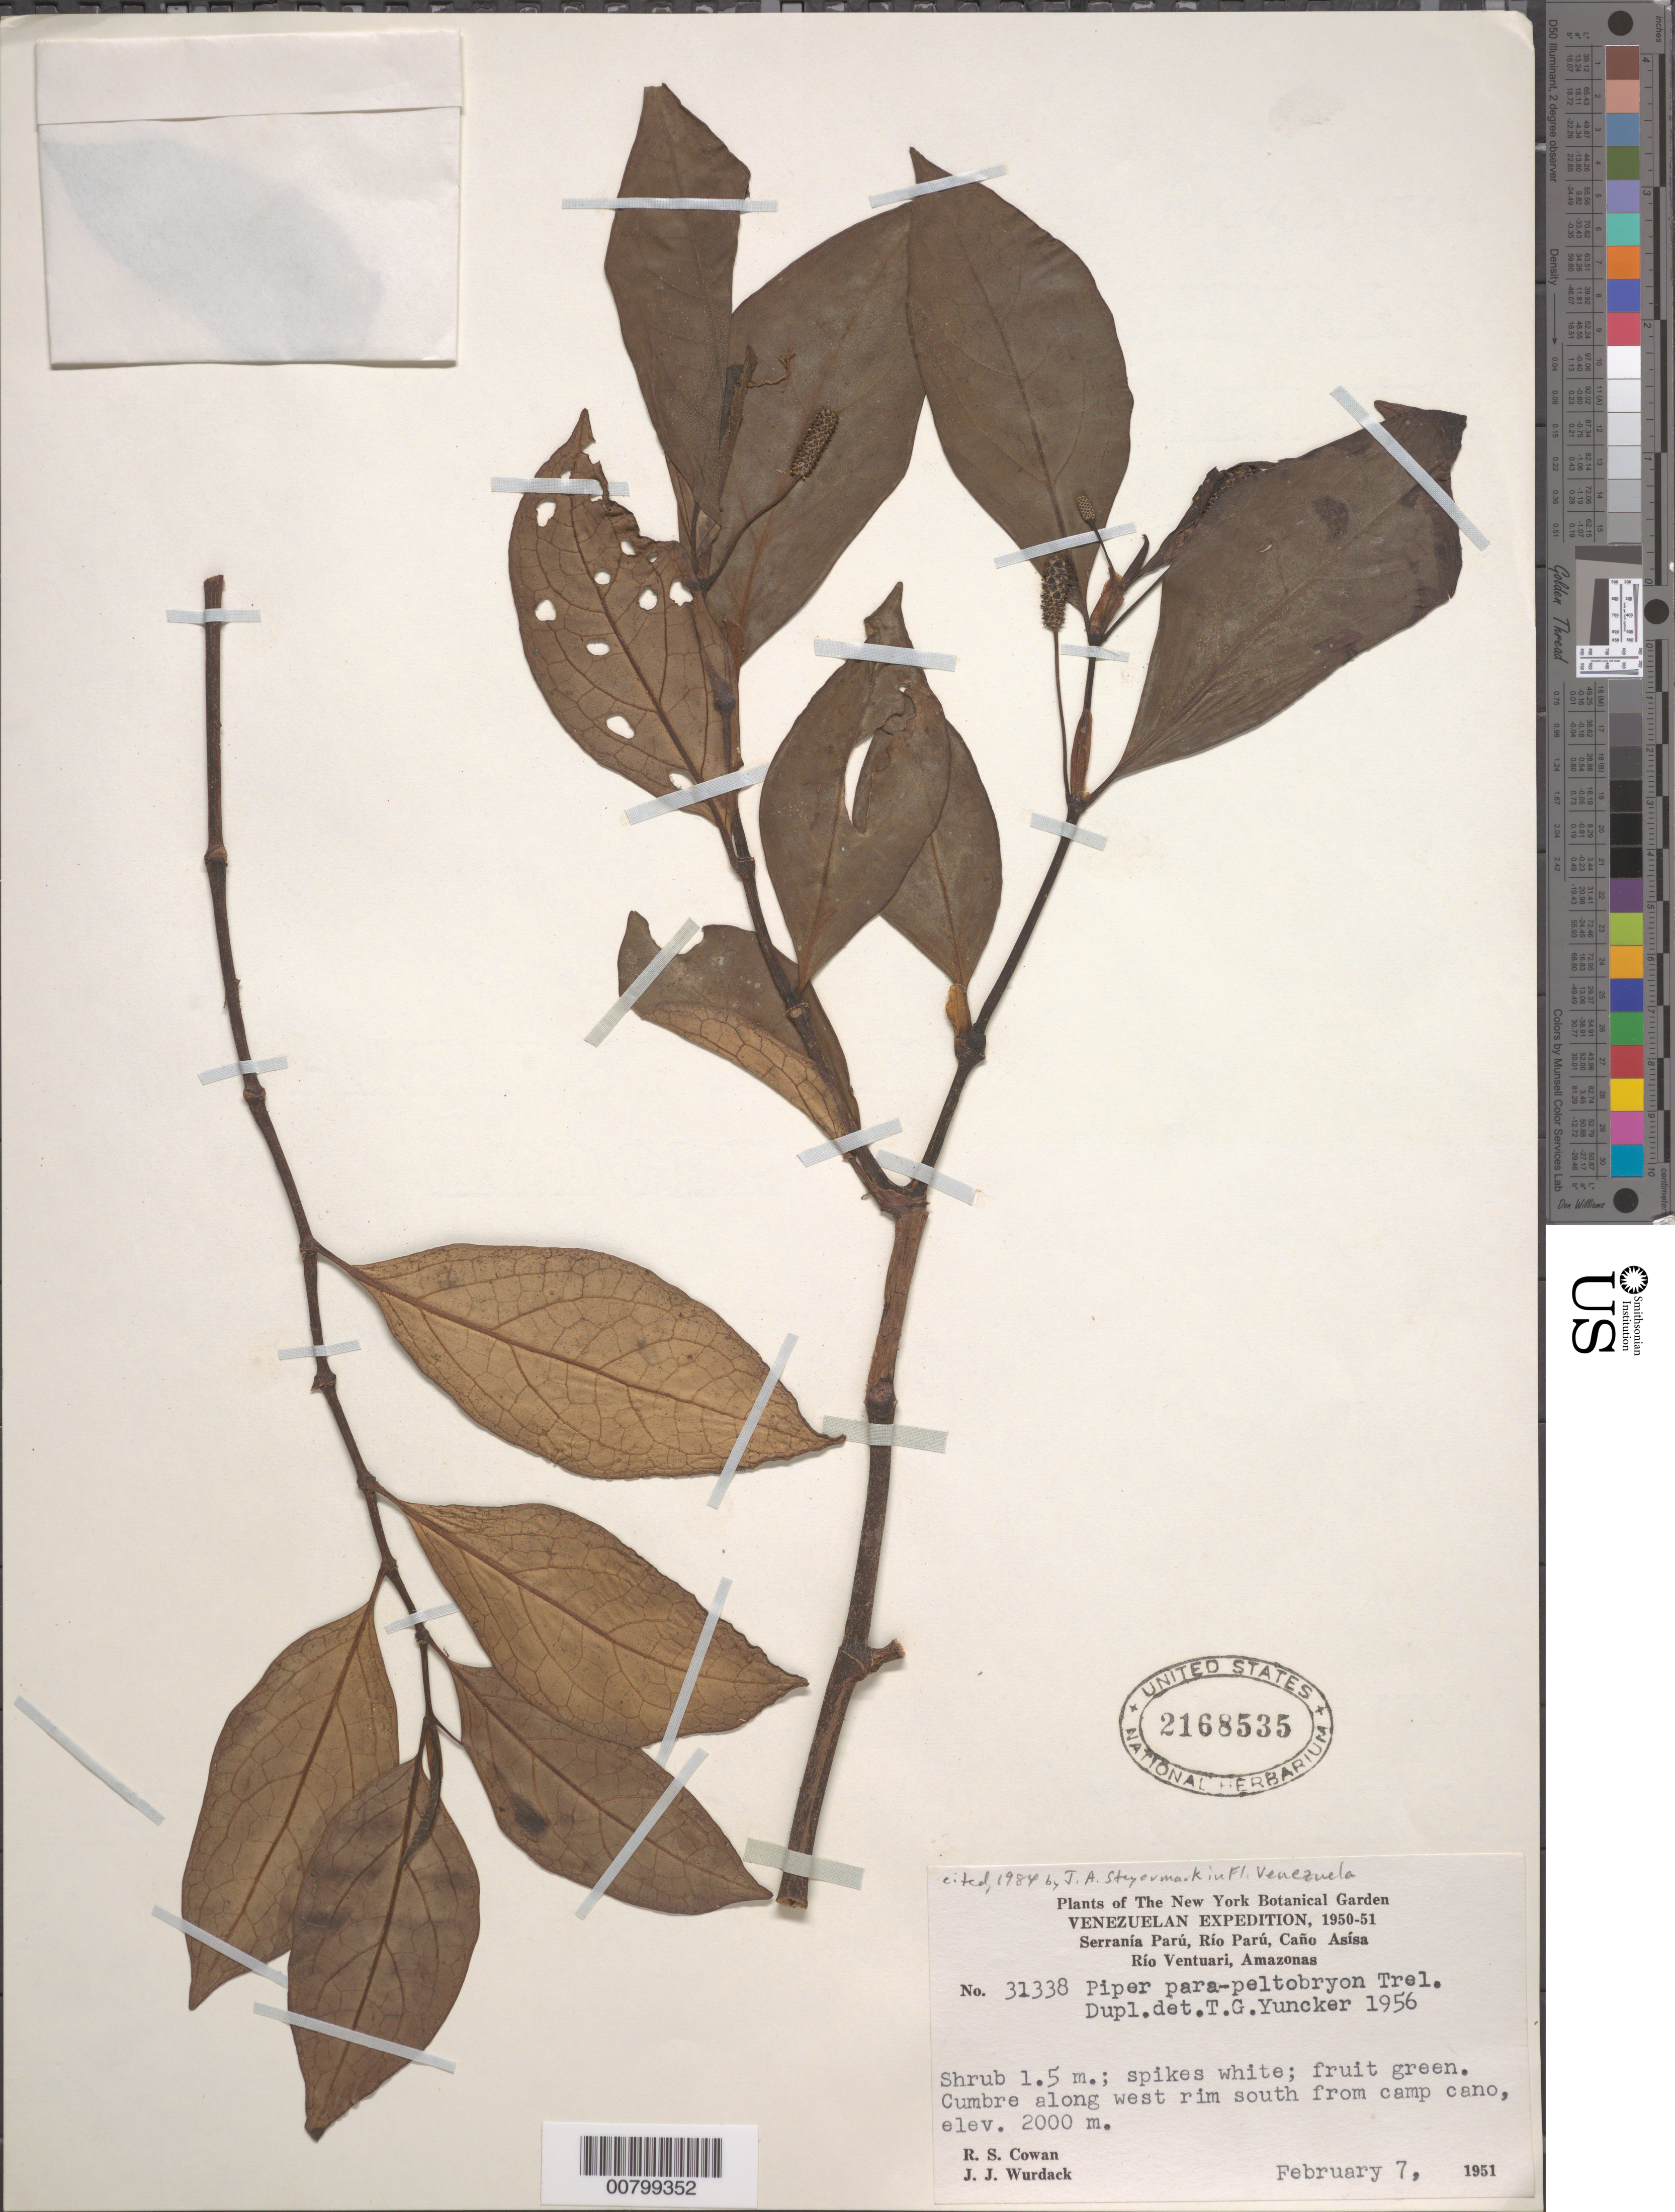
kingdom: Plantae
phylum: Tracheophyta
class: Magnoliopsida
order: Piperales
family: Piperaceae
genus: Piper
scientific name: Piper parapeltobryon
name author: Trel.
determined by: Steyermark, Julian A., (VEN)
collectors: R. S. Cowan & J. J. Wurdack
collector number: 31388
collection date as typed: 7-Feb-51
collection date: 1951-02-07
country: Venezuela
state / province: Amazonas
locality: Serranía Parú, Río Parú, Caño Asísa, W rim, S from camp cano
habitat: Cumbre along W rim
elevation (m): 2000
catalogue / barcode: US 2168535